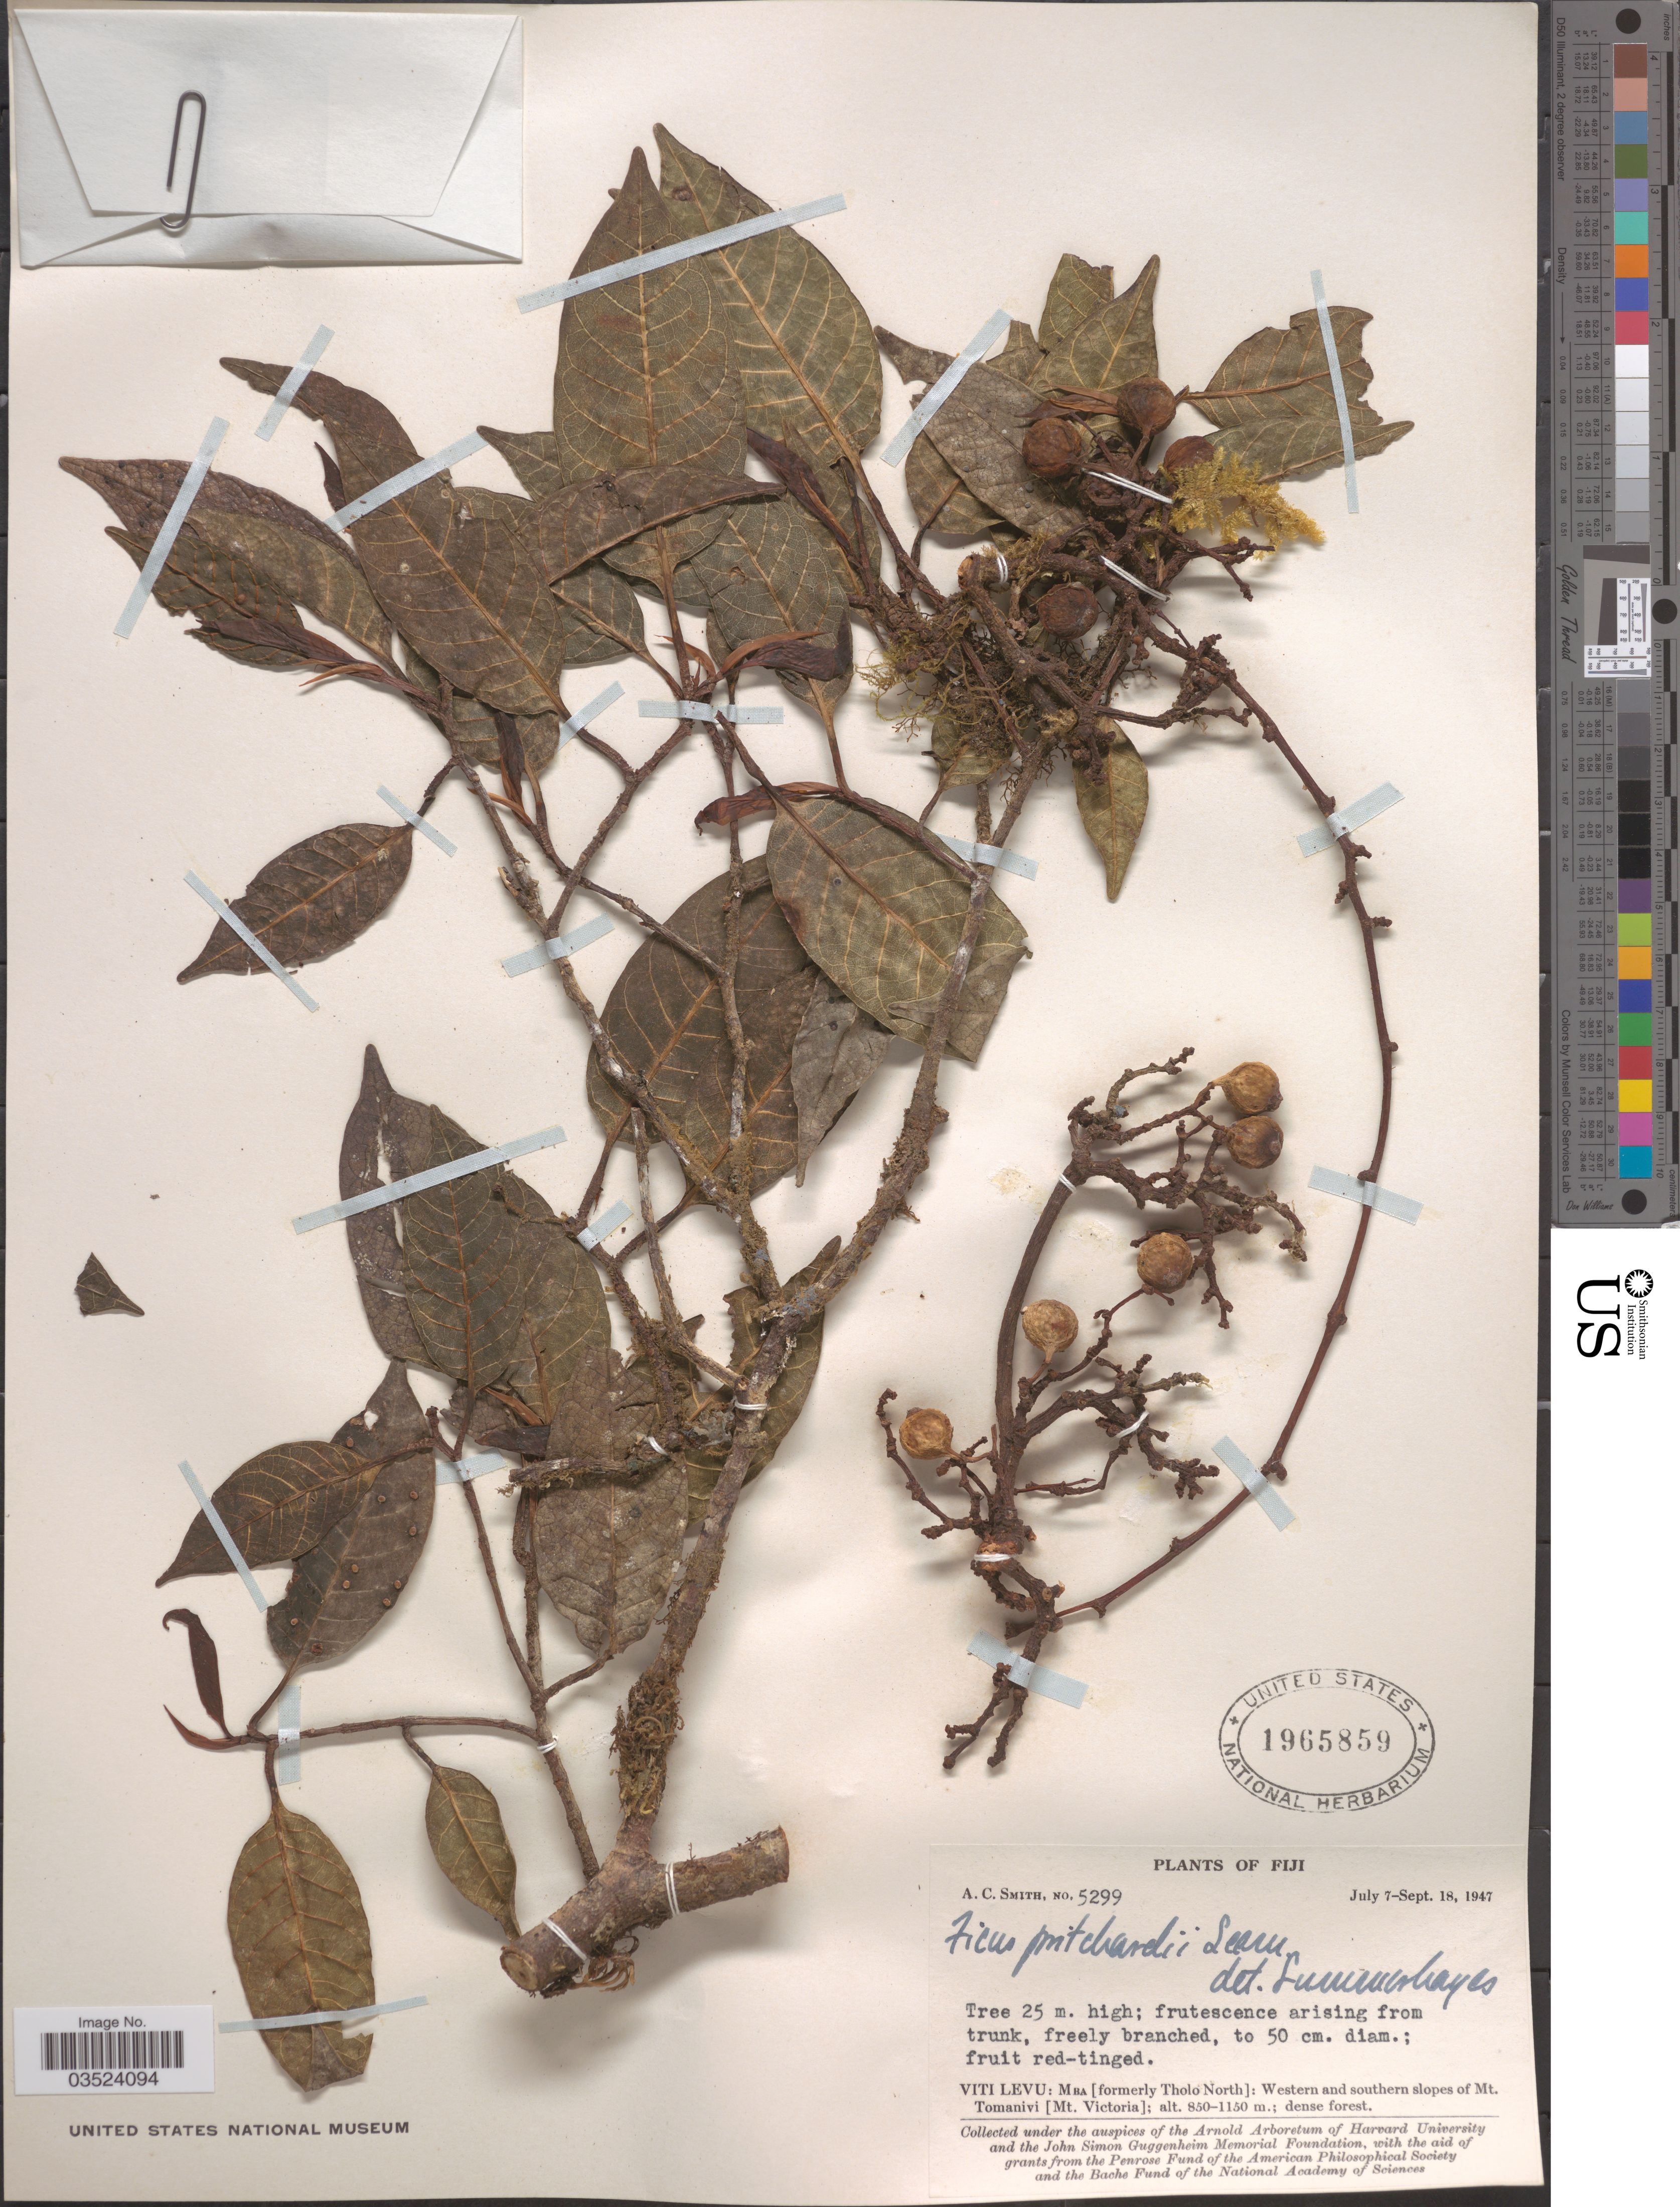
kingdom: Plantae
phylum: Tracheophyta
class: Magnoliopsida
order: Rosales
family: Moraceae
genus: Ficus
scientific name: Ficus pritchardii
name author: Seem.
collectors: A. C. Smith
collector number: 5299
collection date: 1947-07-07/1947-09-18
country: Fiji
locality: Viti Levu: Mba [formerly Tholo North]: Western and southern slopes of Mt. Tomanivi [Mt. Victoria].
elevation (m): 850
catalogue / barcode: US 1965859